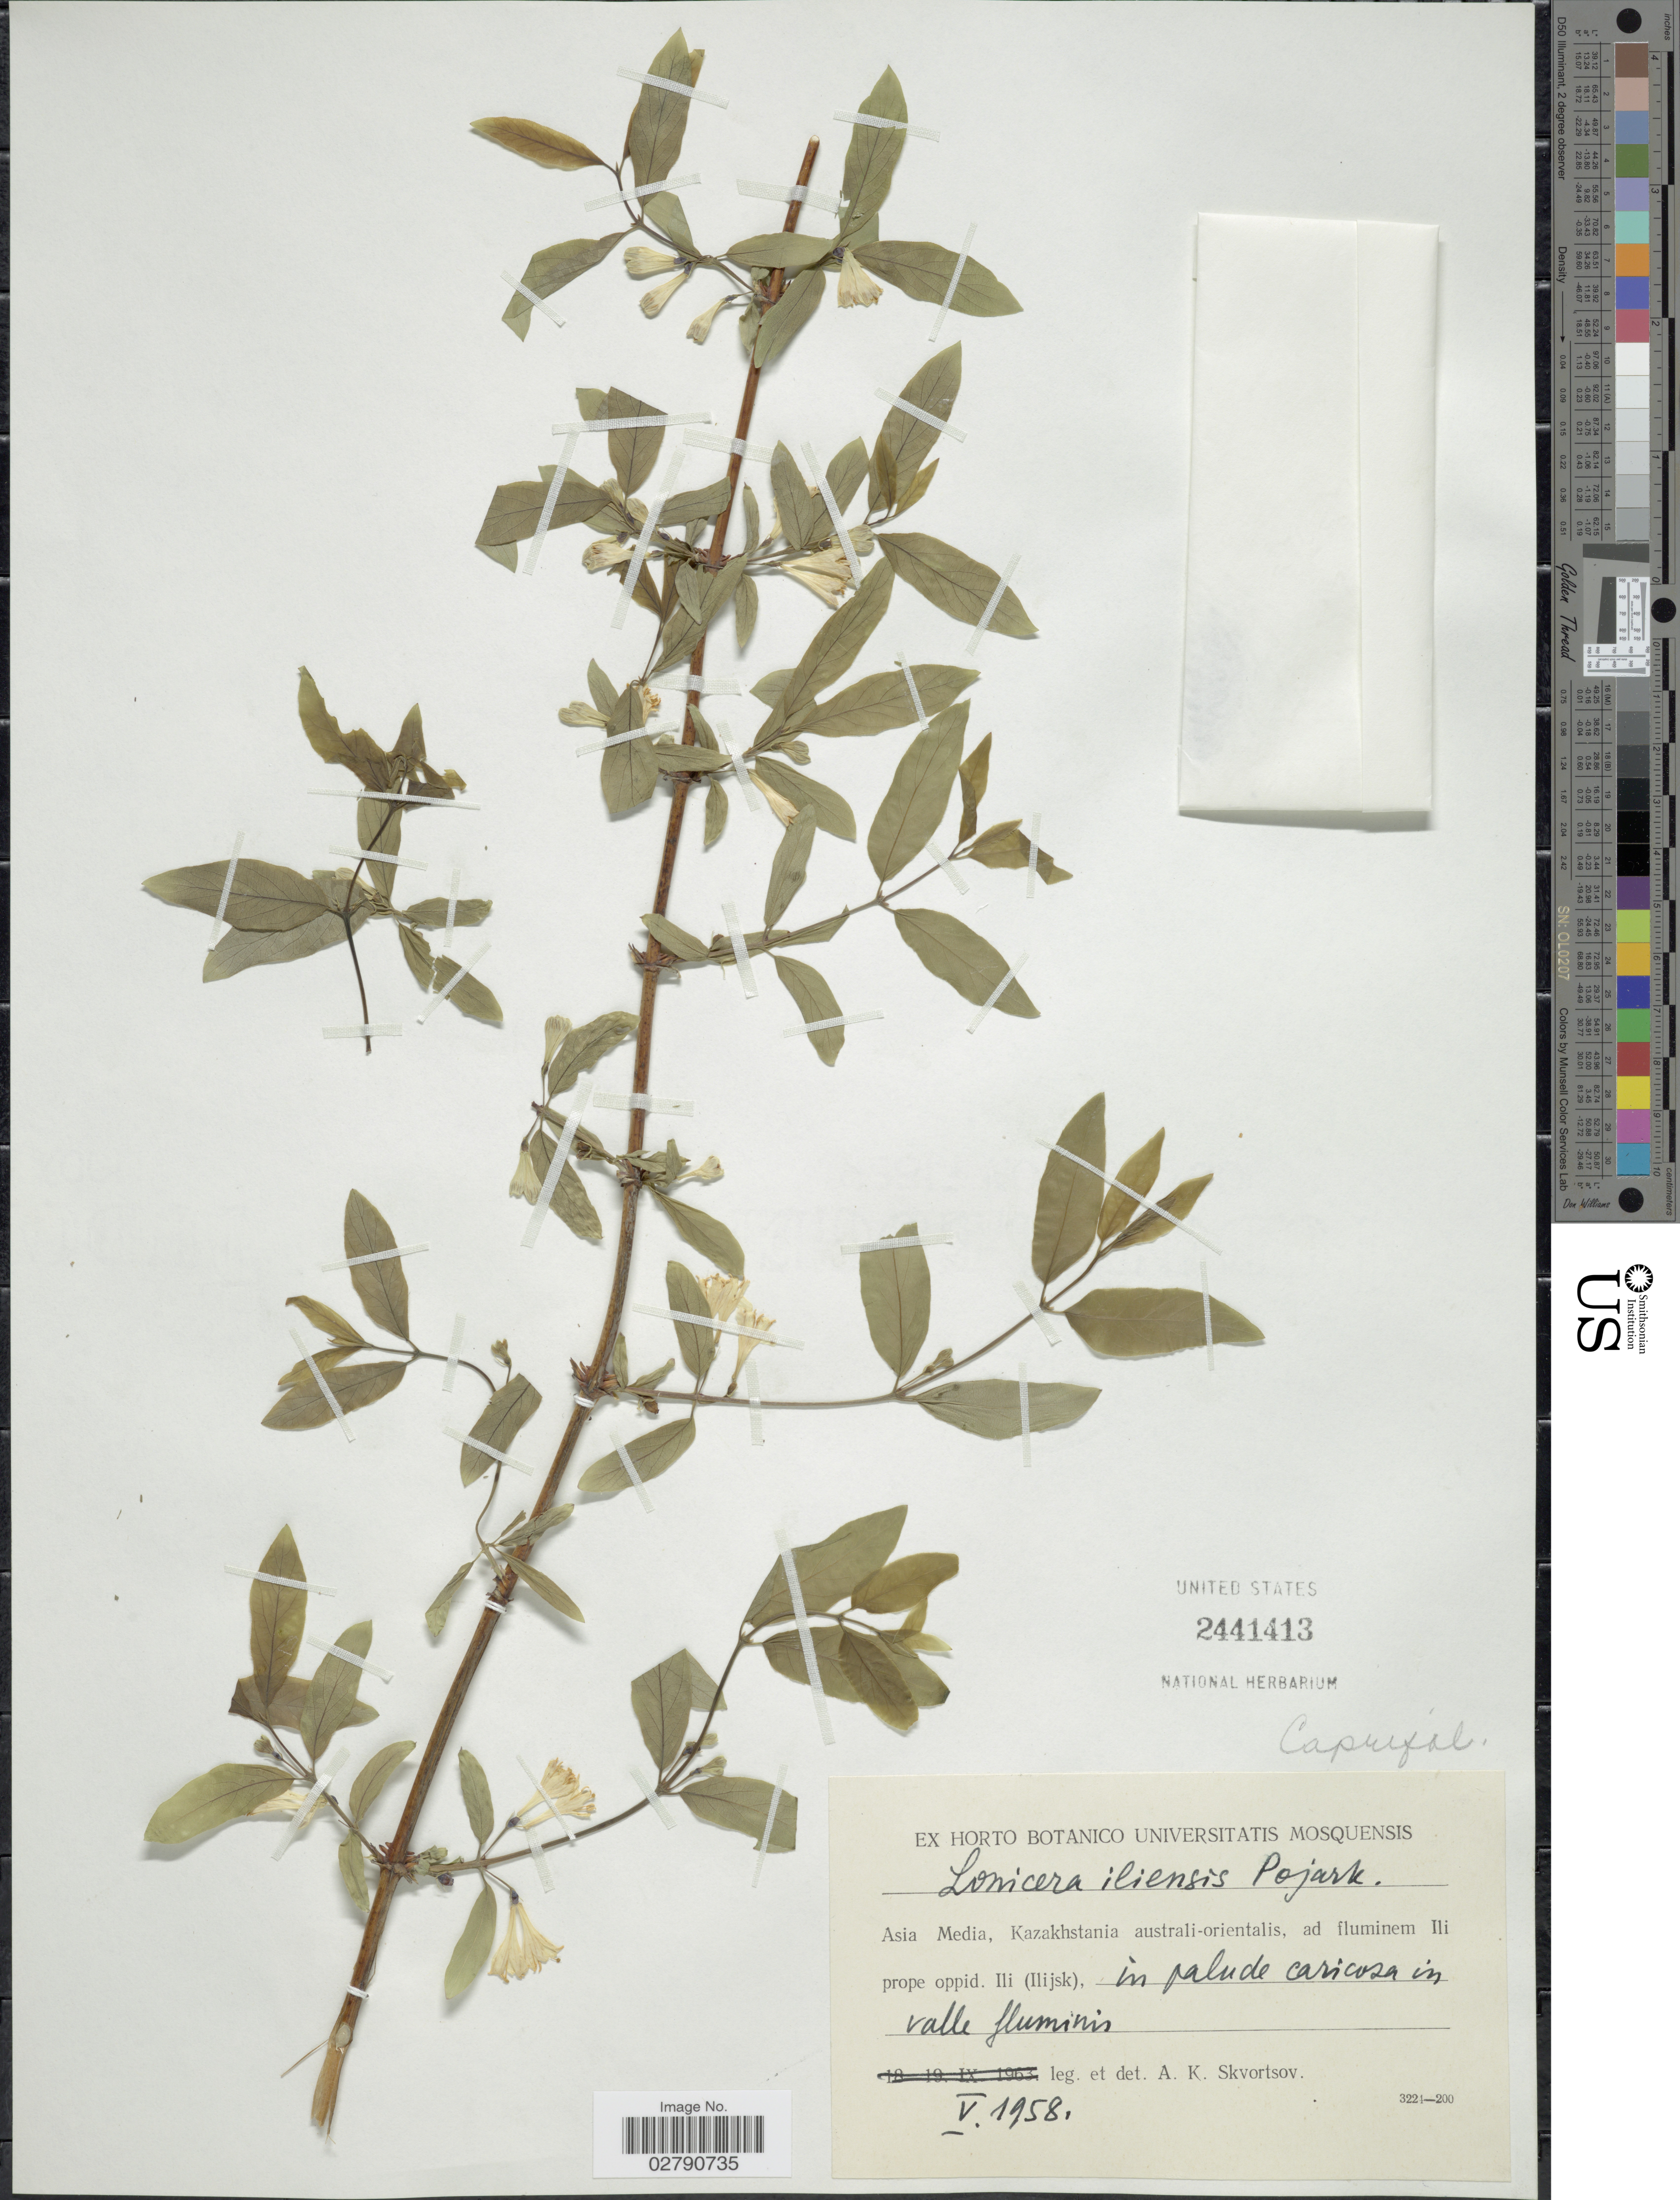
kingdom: Plantae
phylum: Tracheophyta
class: Magnoliopsida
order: Dipsacales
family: Caprifoliaceae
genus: Lonicera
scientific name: Lonicera iliensis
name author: Pojark.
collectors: A. K. Skvortsov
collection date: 1958-05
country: Kazakhstan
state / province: Almaty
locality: Asia Media, Kazakhstania australi-orientalis, ad fluminem Ili prope oppid. Ili (Ilijsk), in palude caricosa in valle fluminis.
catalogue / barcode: US 2441413